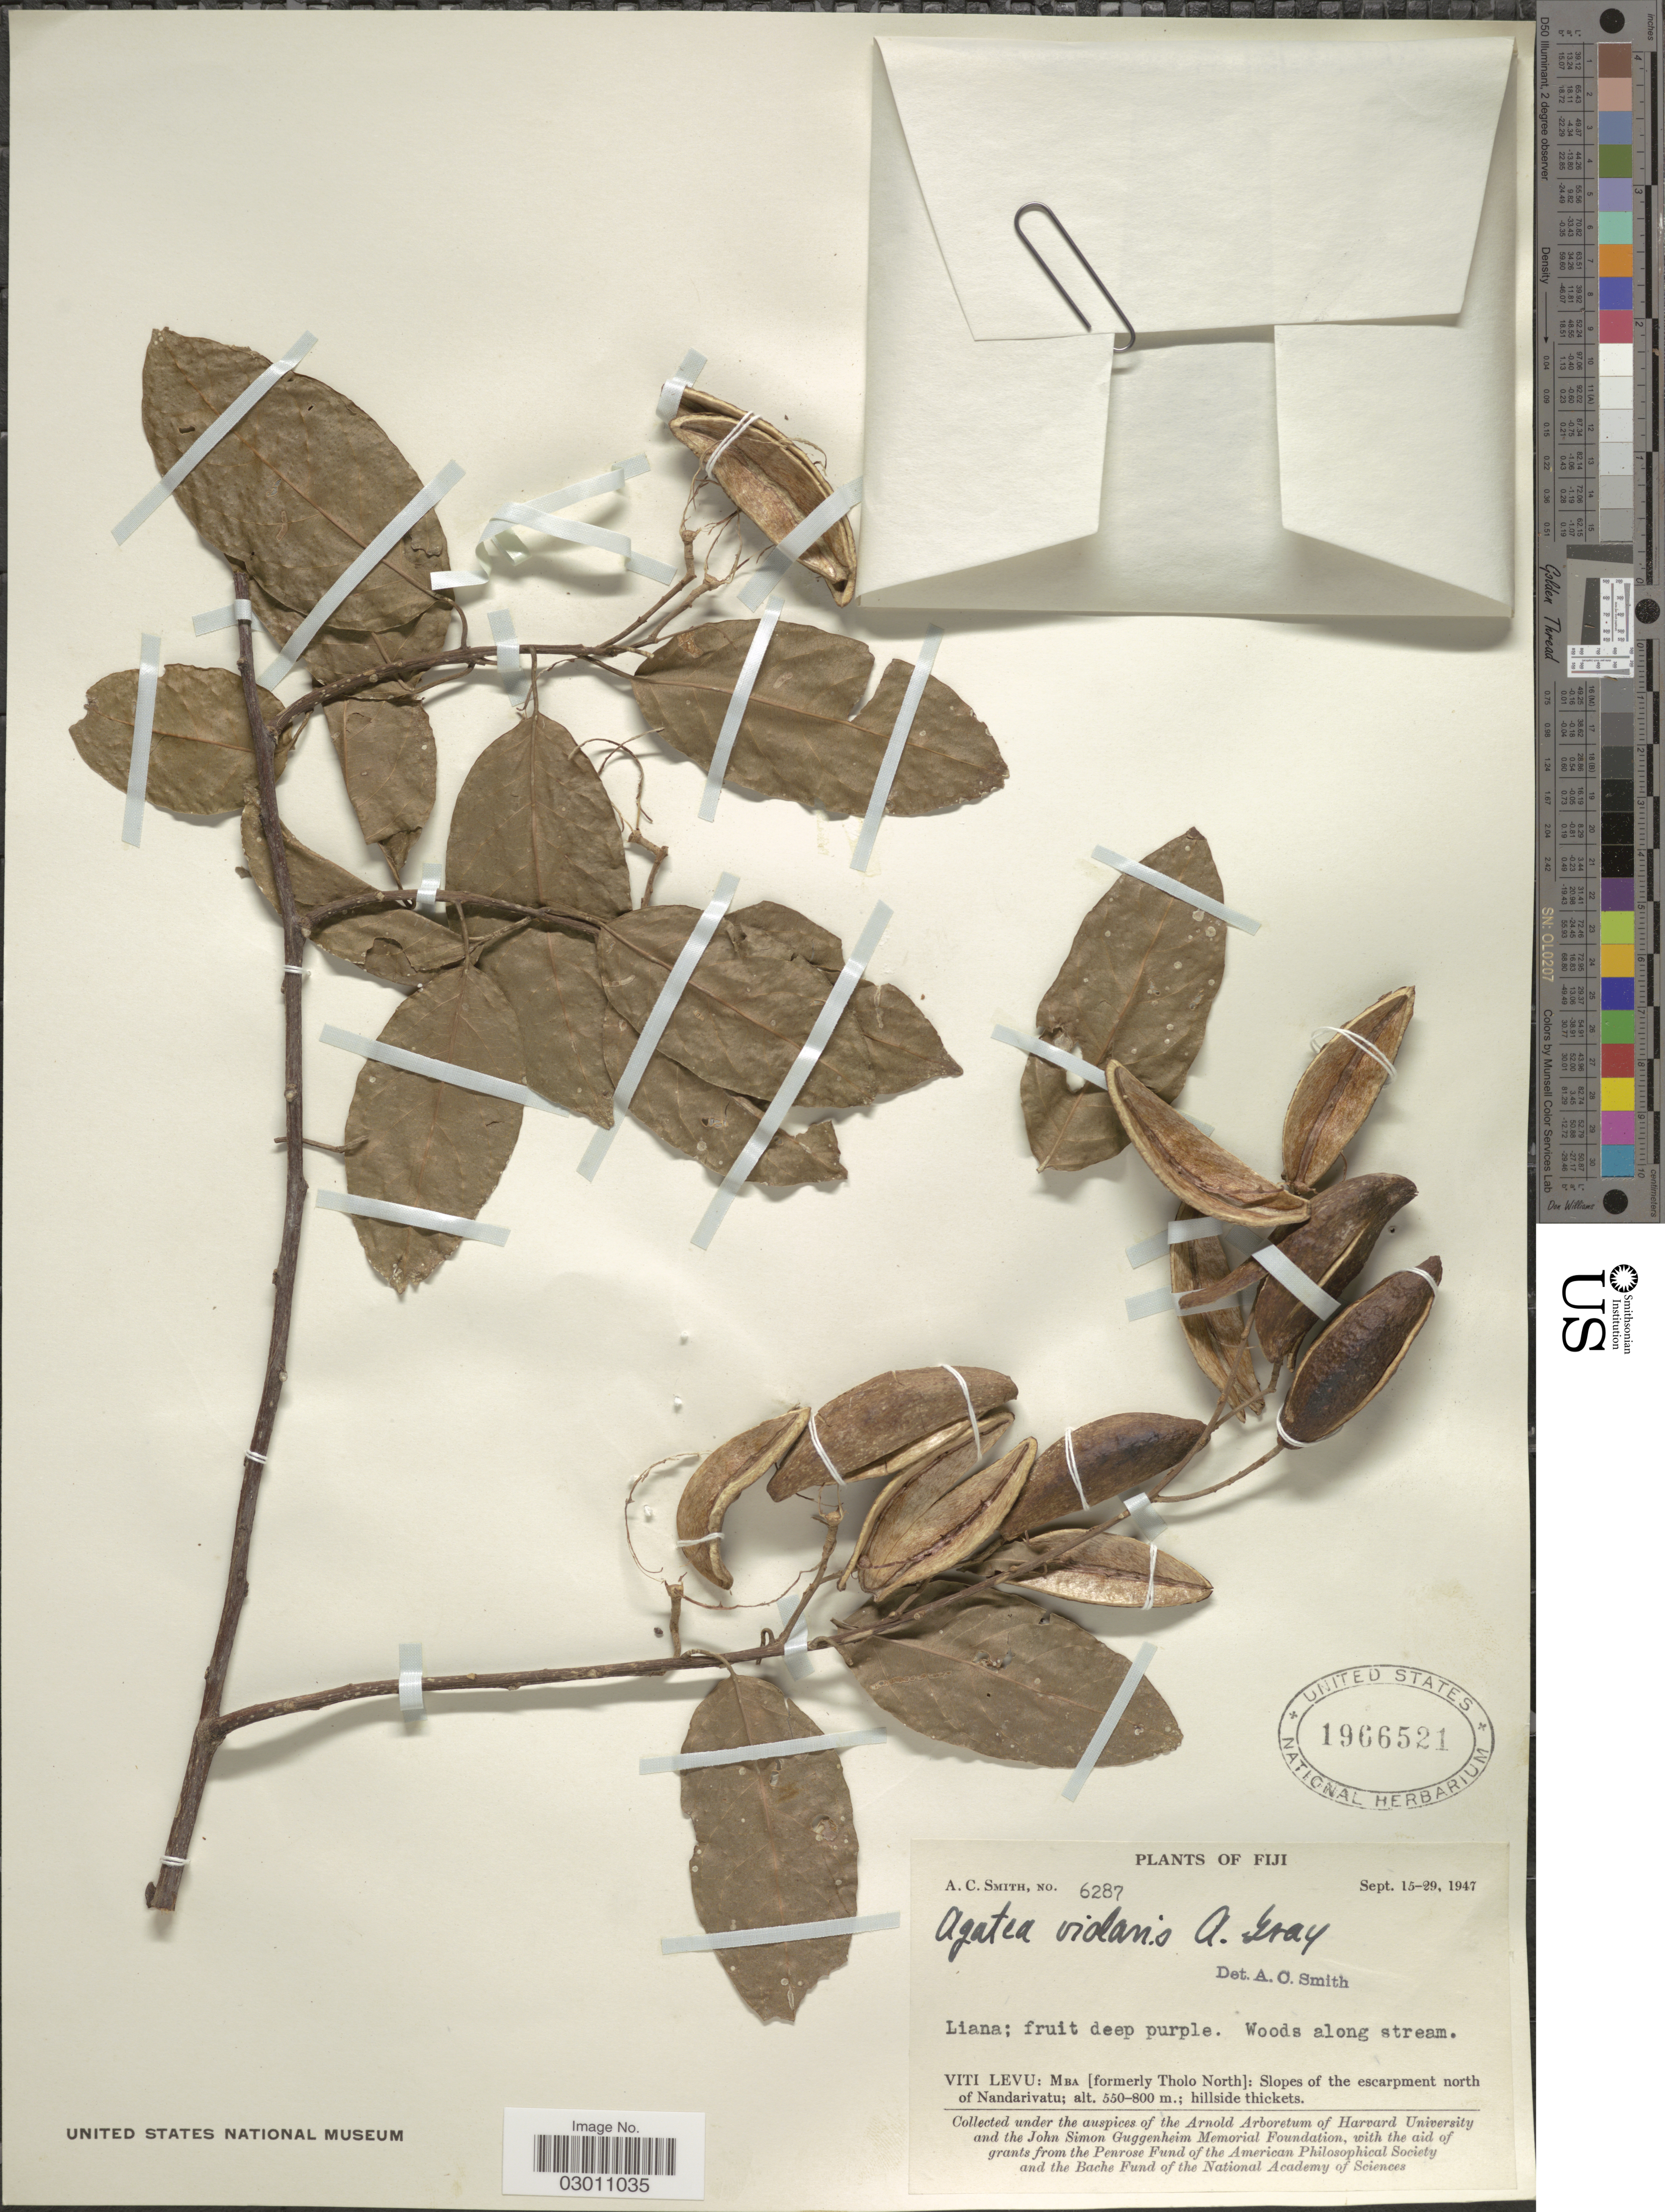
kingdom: Plantae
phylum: Tracheophyta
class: Magnoliopsida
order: Malpighiales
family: Violaceae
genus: Agatea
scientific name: Agatea violaris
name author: A. Gray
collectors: A. C. Smith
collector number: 6287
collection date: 1947-09-15/1947-09-29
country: Fiji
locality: Viti Levu: Mba [formerly Tholo North]: Slopes of the escarpment north of Nandarivatu.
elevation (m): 550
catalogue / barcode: US 1966521